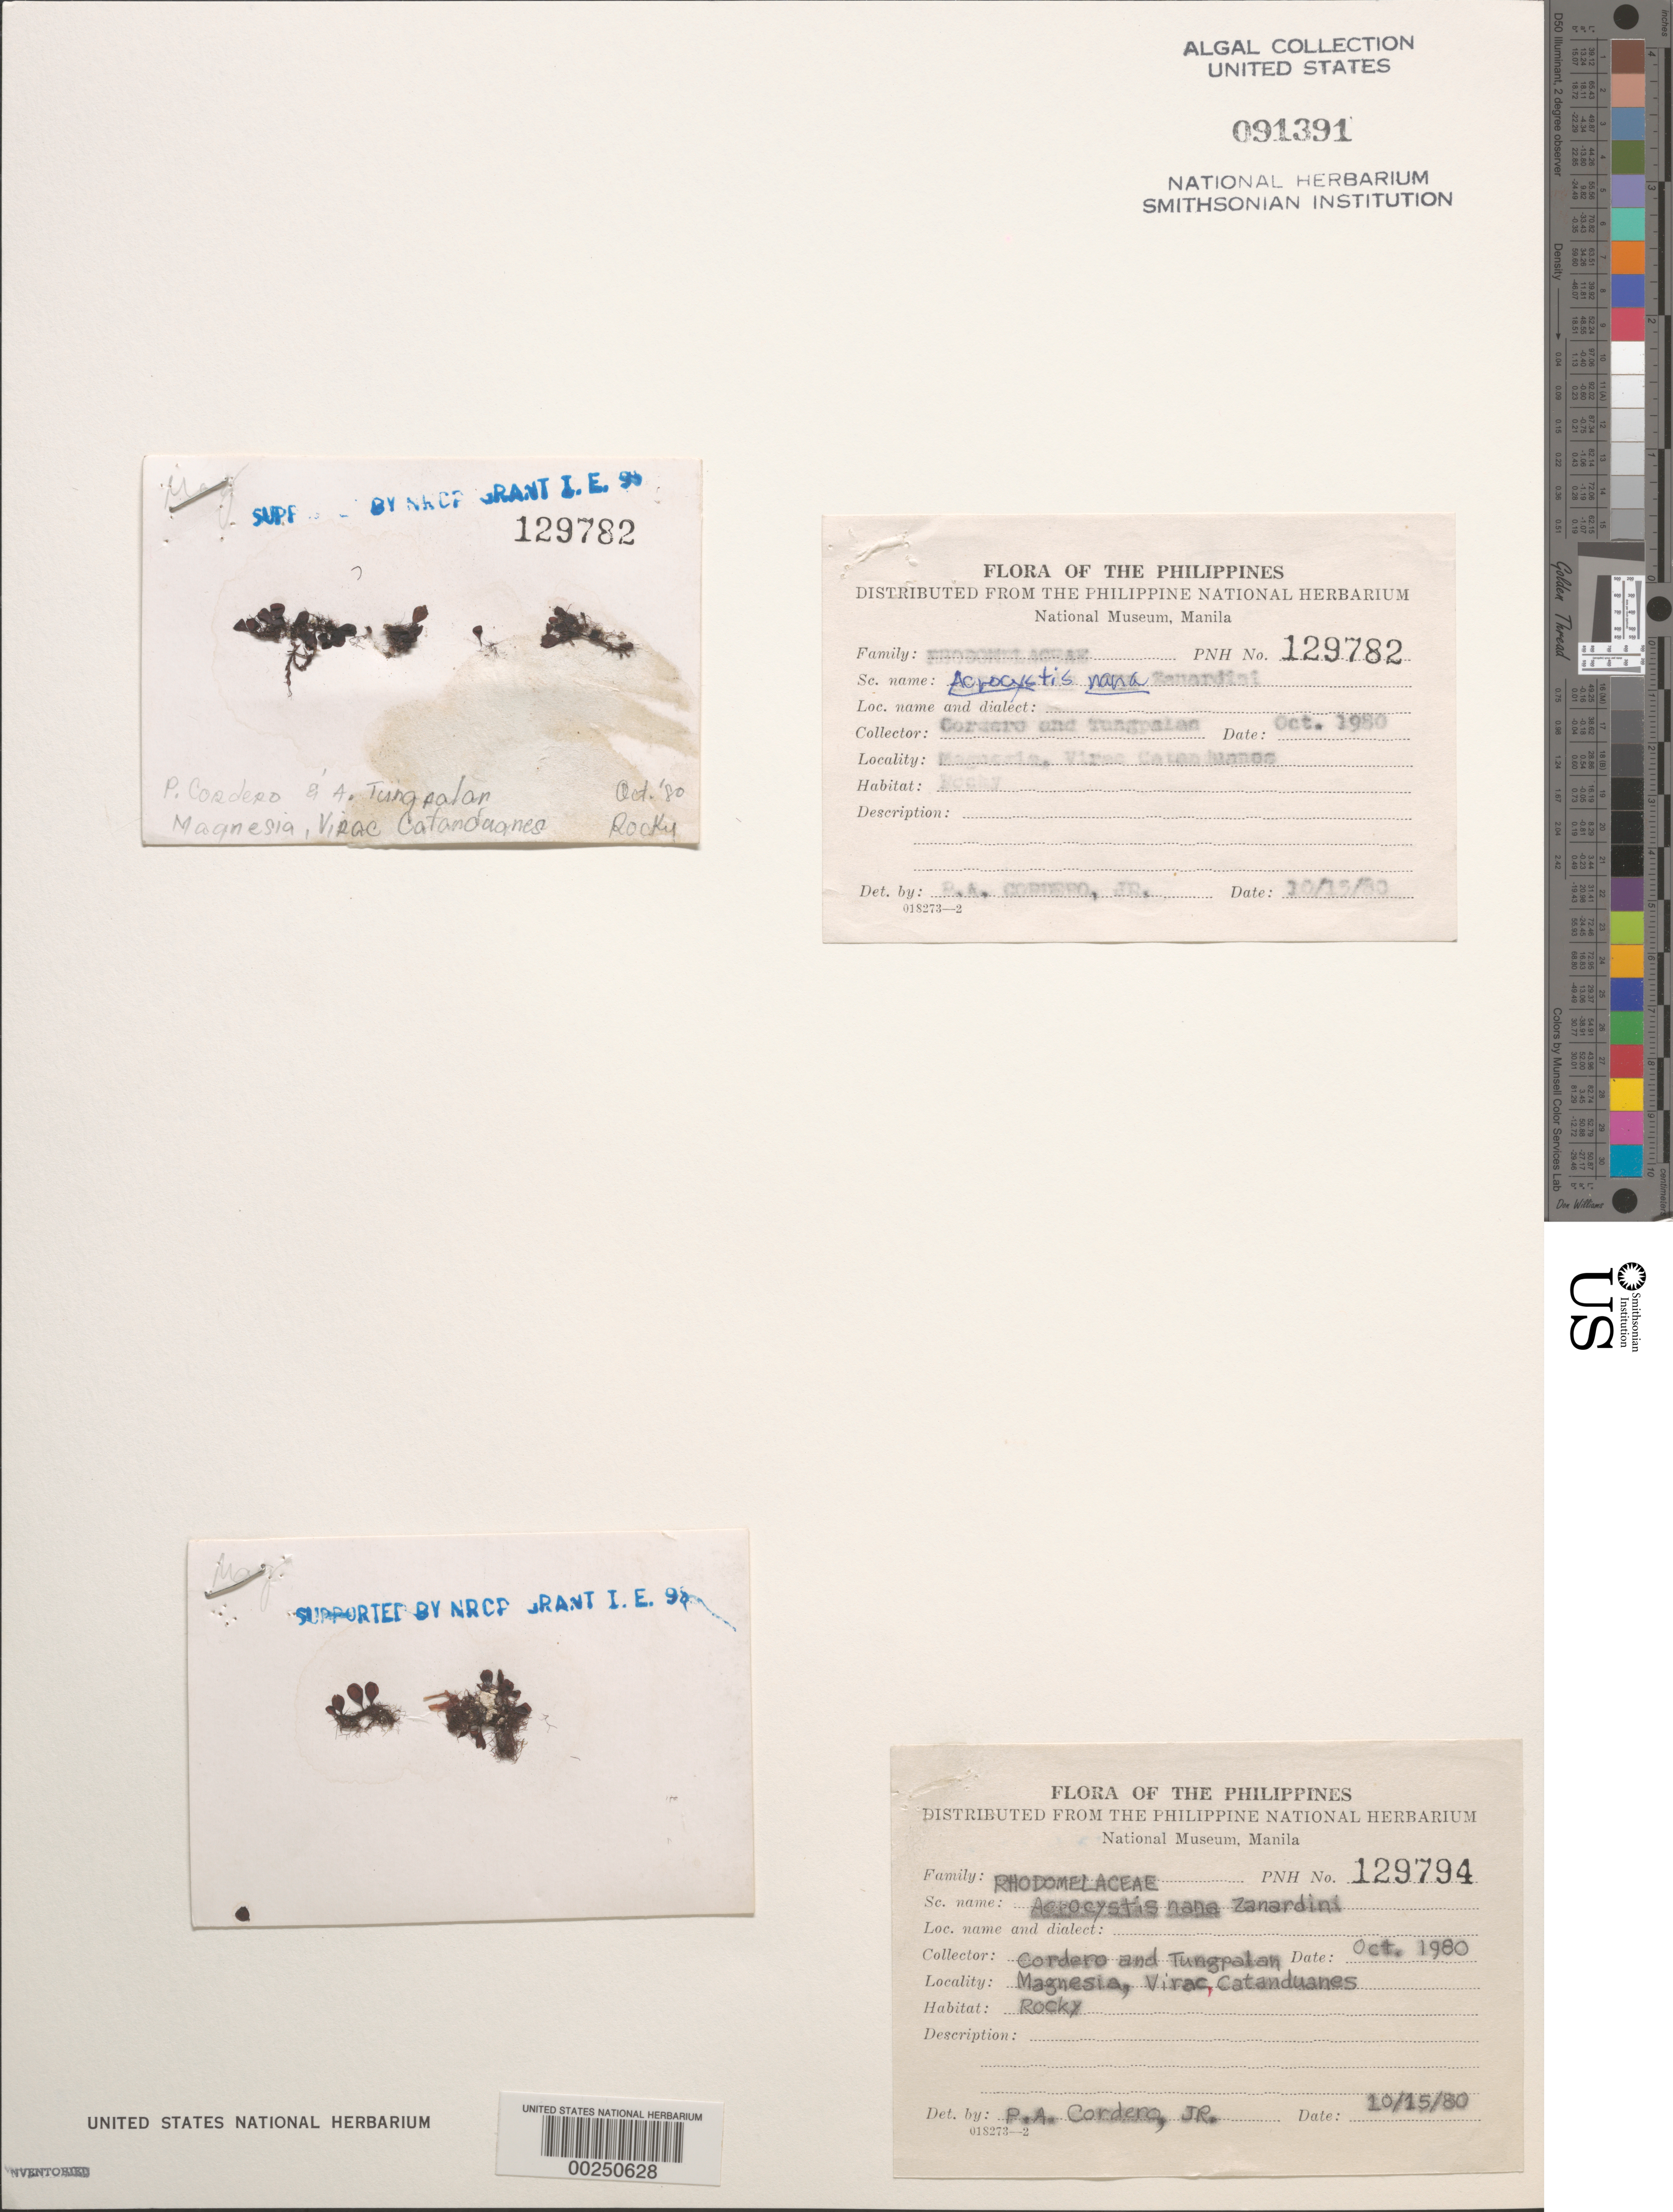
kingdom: Plantae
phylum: Rhodophyta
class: Florideophyceae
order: Ceramiales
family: Rhodomelaceae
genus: Acrocystis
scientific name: Acrocystis nana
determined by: Cordero, P. A., Jr.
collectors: P. A. Cordero & A. Tungpalan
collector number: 129782 & 129794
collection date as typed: Oct 1980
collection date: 1980-10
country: Philippines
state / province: Bicol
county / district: Catanduanes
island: Catanduanes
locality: Magnesia, Virac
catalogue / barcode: US 91391